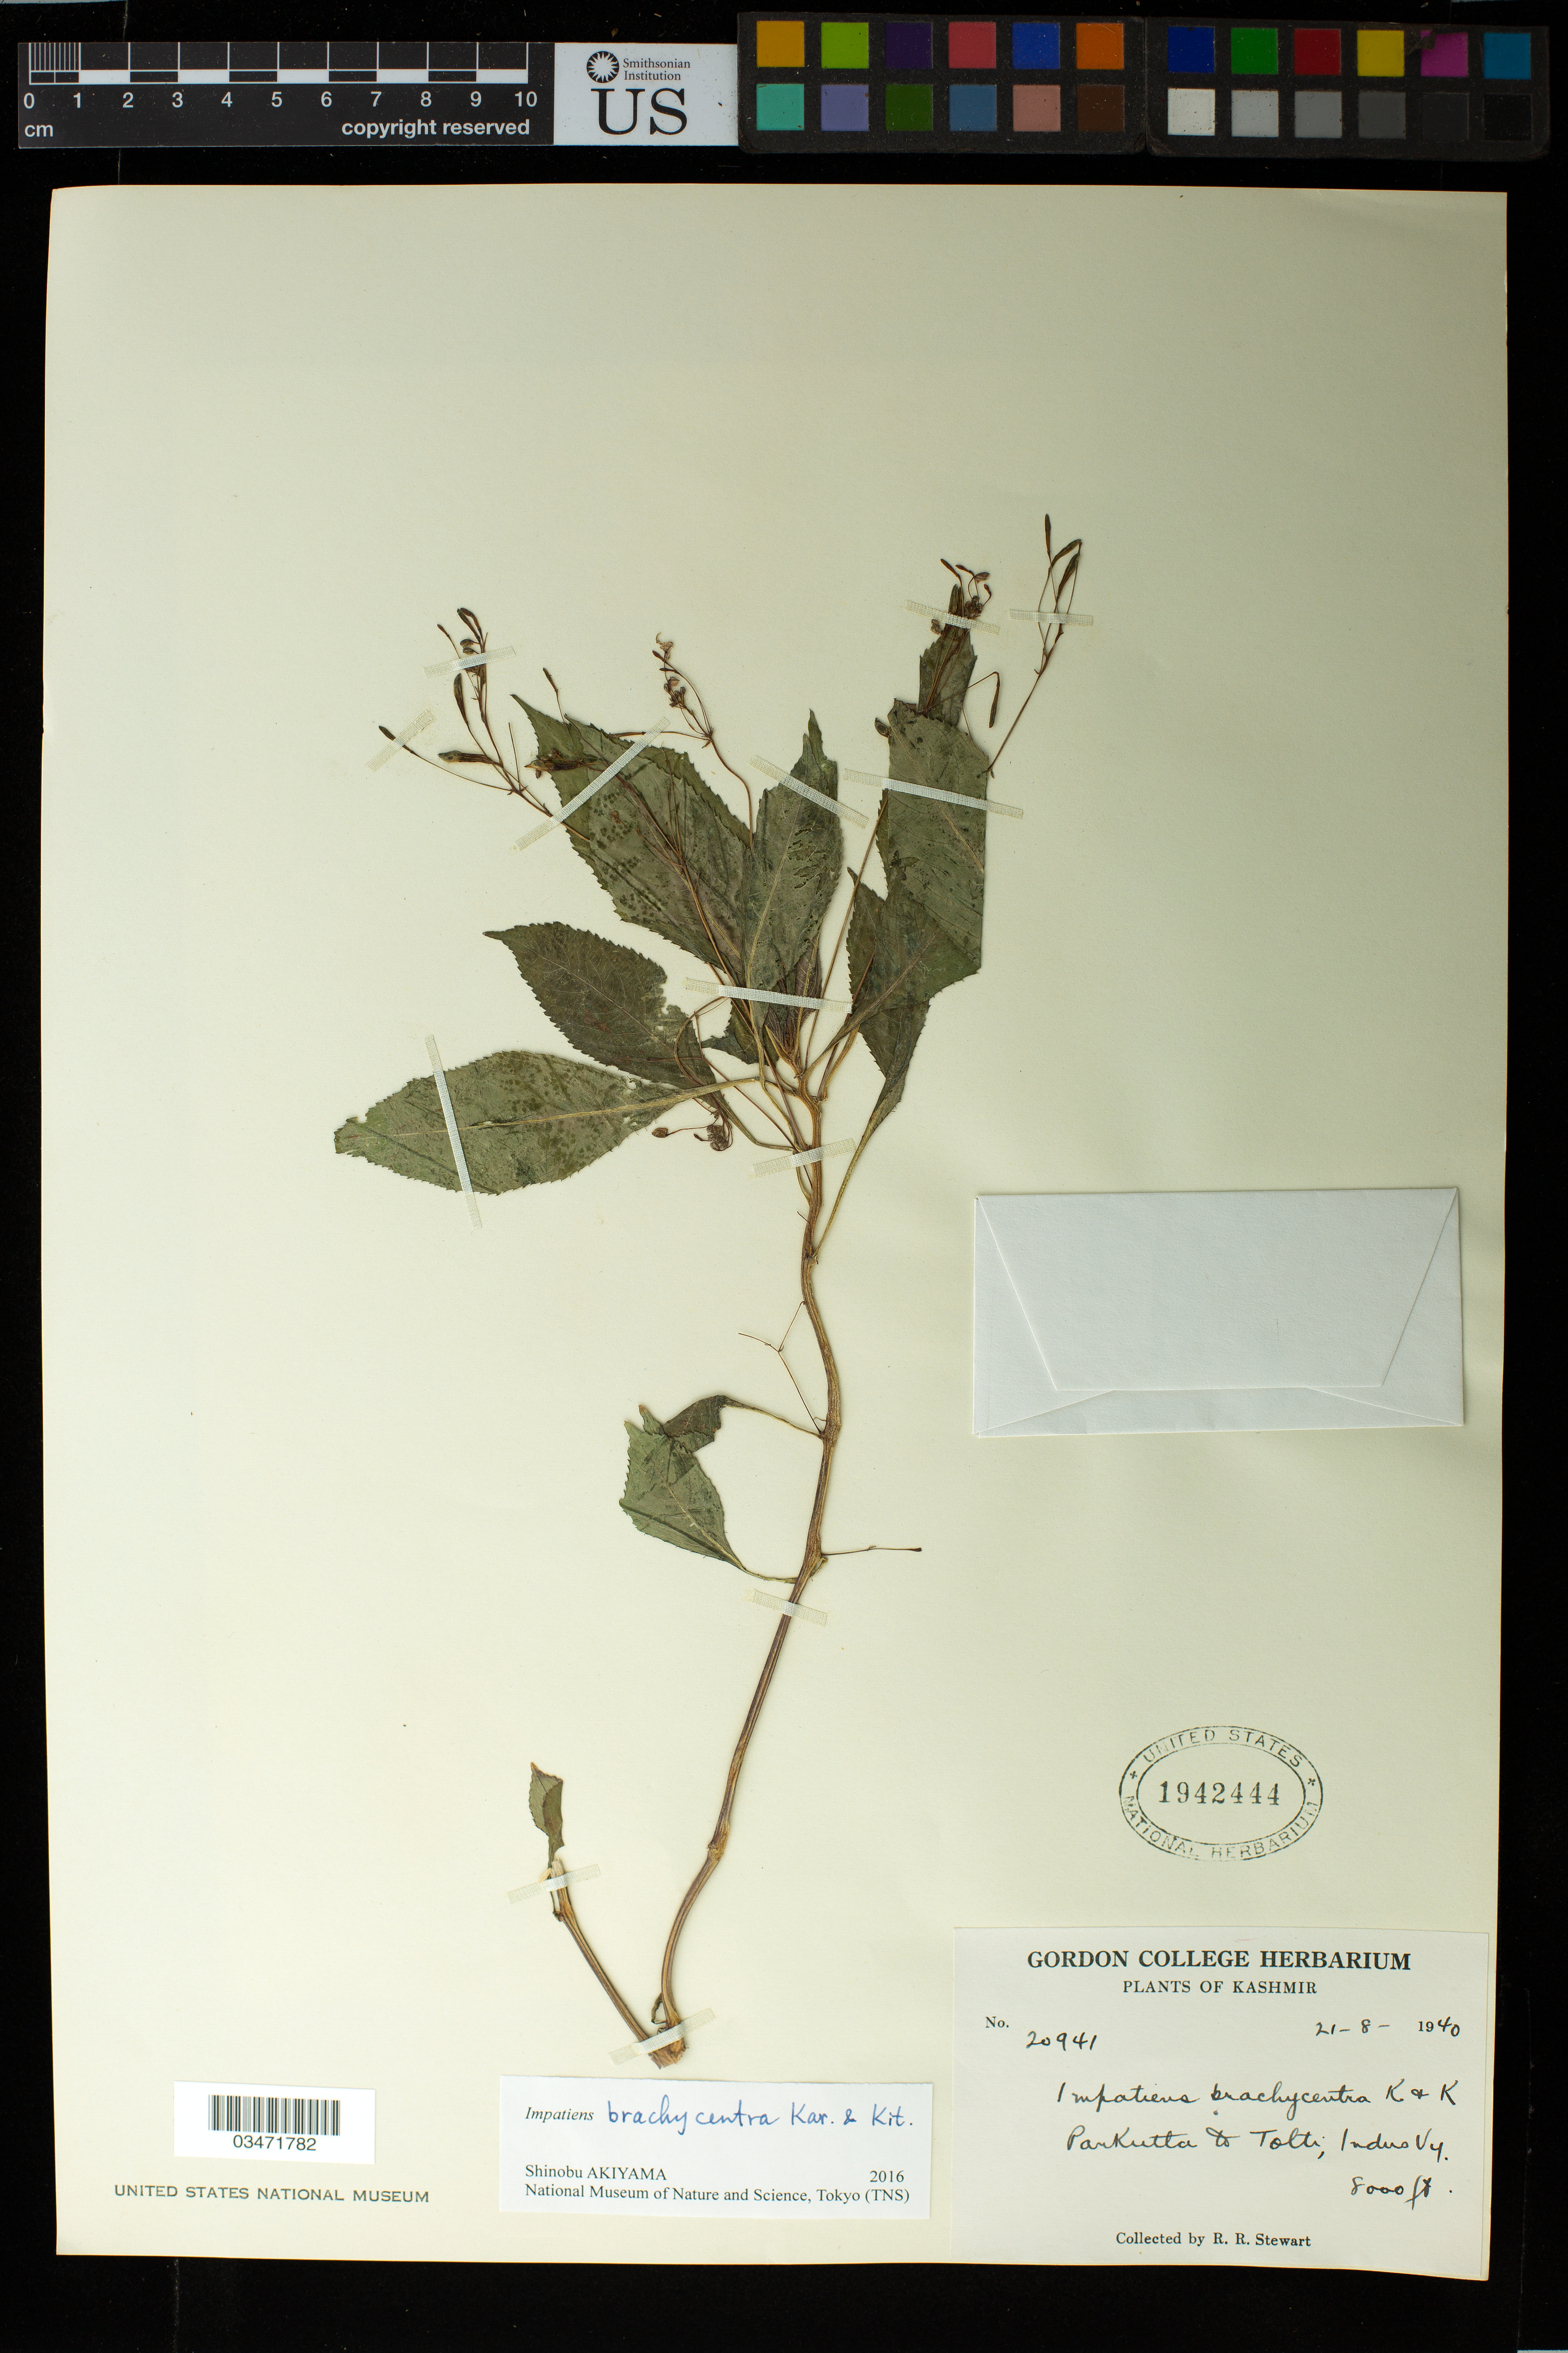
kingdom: Plantae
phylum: Tracheophyta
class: Magnoliopsida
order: Ericales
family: Balsaminaceae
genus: Impatiens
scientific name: Impatiens brachycentra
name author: Kar. & Kir.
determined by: Akiyama, Shinobu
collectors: R. R. Stewart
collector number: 20941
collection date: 1940-08-21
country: Pakistan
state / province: Gilgit-Baltistan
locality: Parkutta to Tolti, Indus Vy.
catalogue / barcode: US 1942444